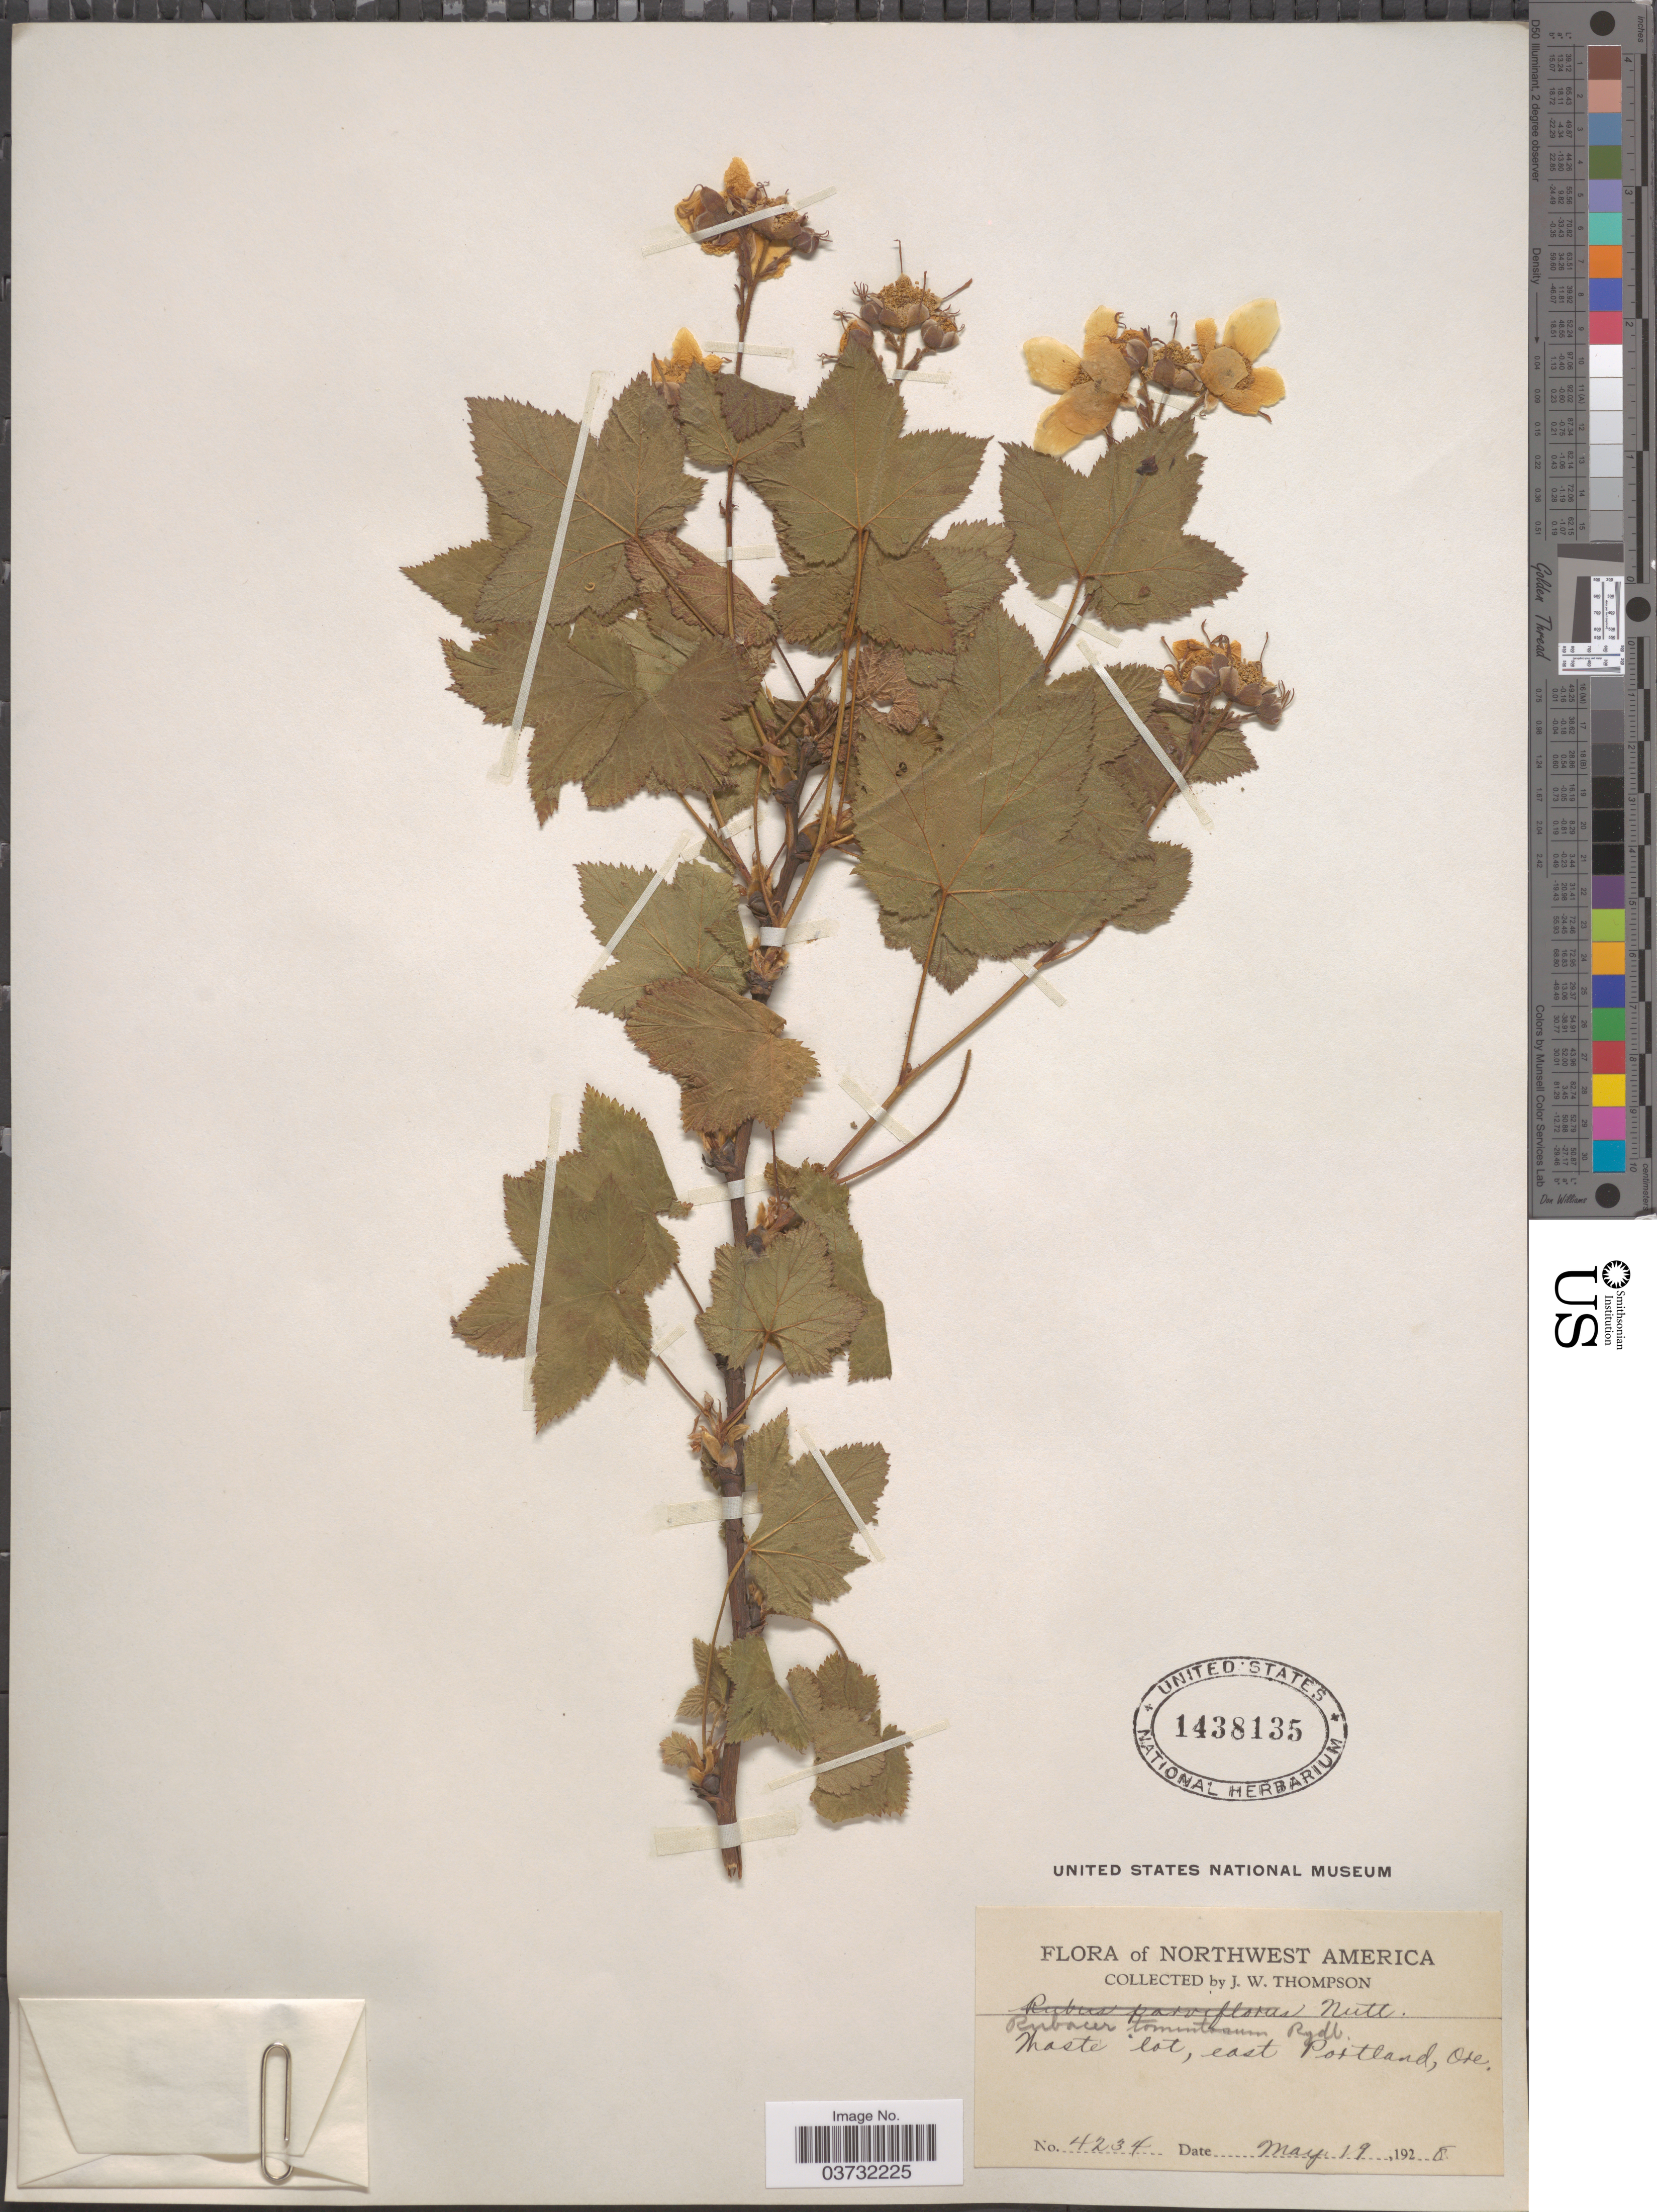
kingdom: Plantae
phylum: Tracheophyta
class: Magnoliopsida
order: Rosales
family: Rosaceae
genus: Rubus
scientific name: Rubus tomentosus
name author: Borkh.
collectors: J. Thompson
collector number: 4234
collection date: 1928-05-19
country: United States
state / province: Oregon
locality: Northwest America. Waste lot, east of Portland.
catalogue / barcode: US 1438135